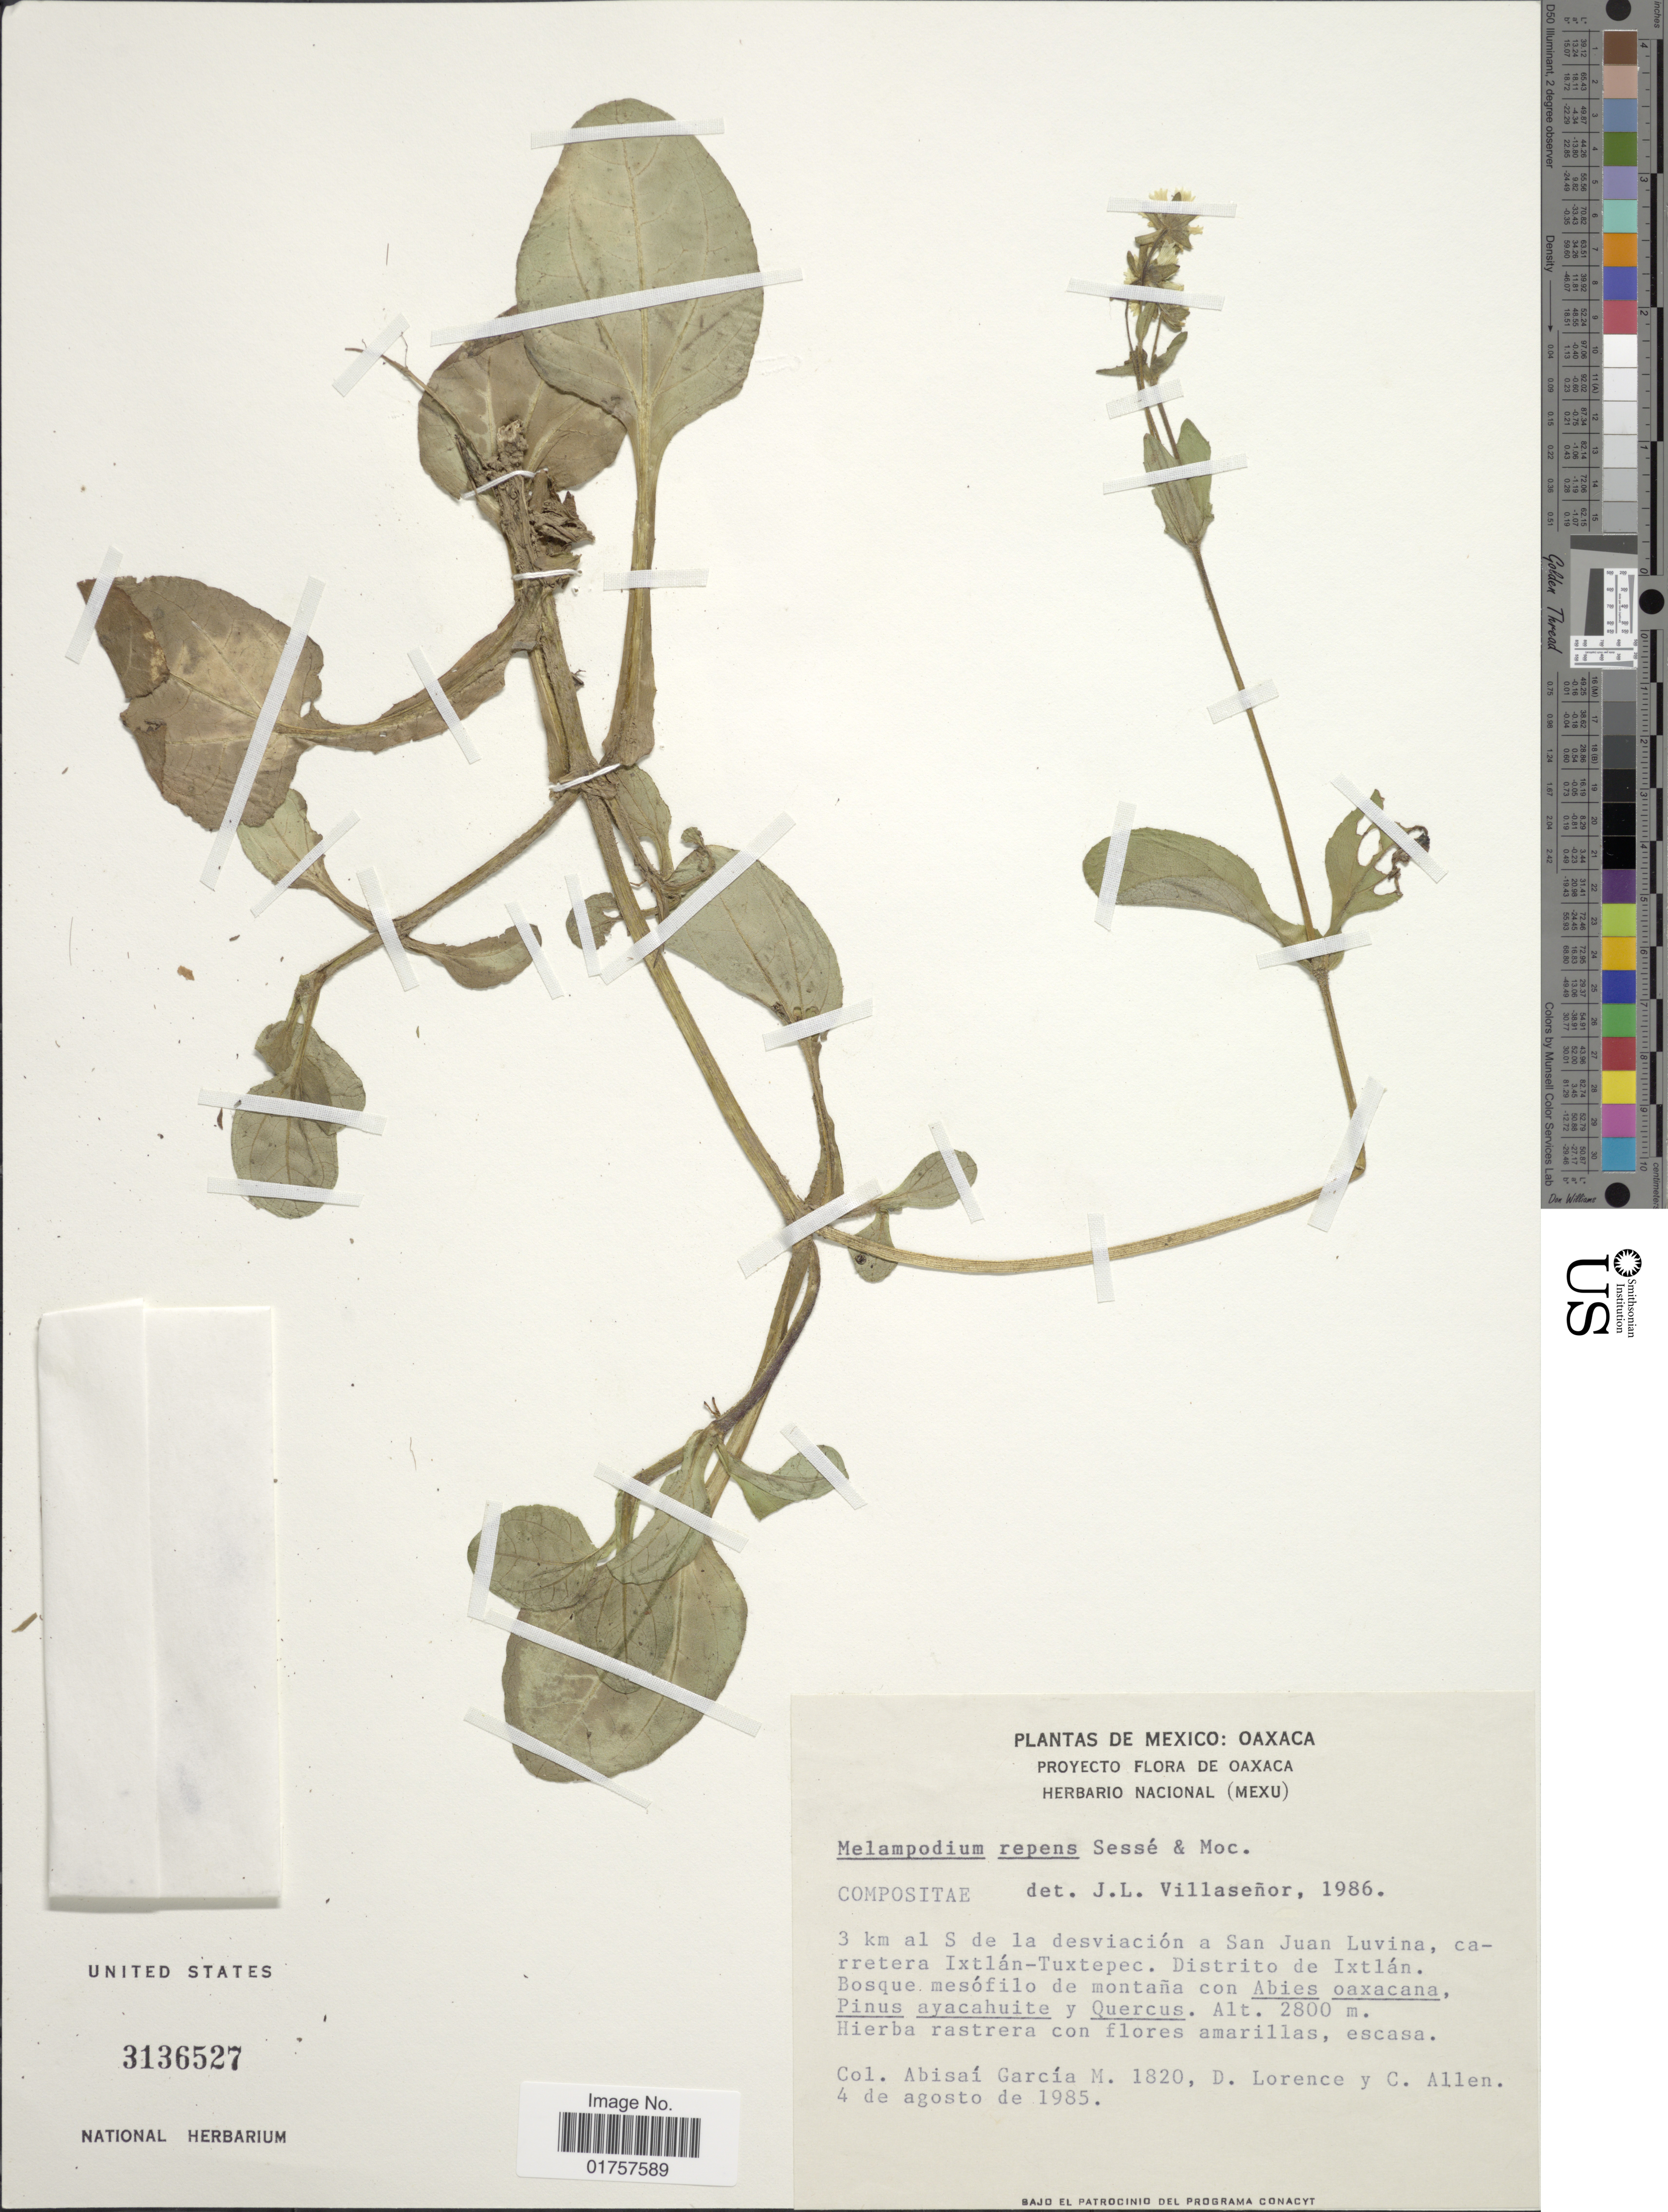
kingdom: Plantae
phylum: Tracheophyta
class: Magnoliopsida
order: Asterales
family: Asteraceae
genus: Sigesbeckia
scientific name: Sigesbeckia repens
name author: B.L. Rob. & Greenm.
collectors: A. García M., D. Lorence & C. Allen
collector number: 1820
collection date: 1985-08-04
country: Mexico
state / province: Oaxaca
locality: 3 km al S de la desviación a San Juan Luvina, carretera Ixtlán-Tuxtepec. Distrito de Ixtlán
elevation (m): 2800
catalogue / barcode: US 3136527